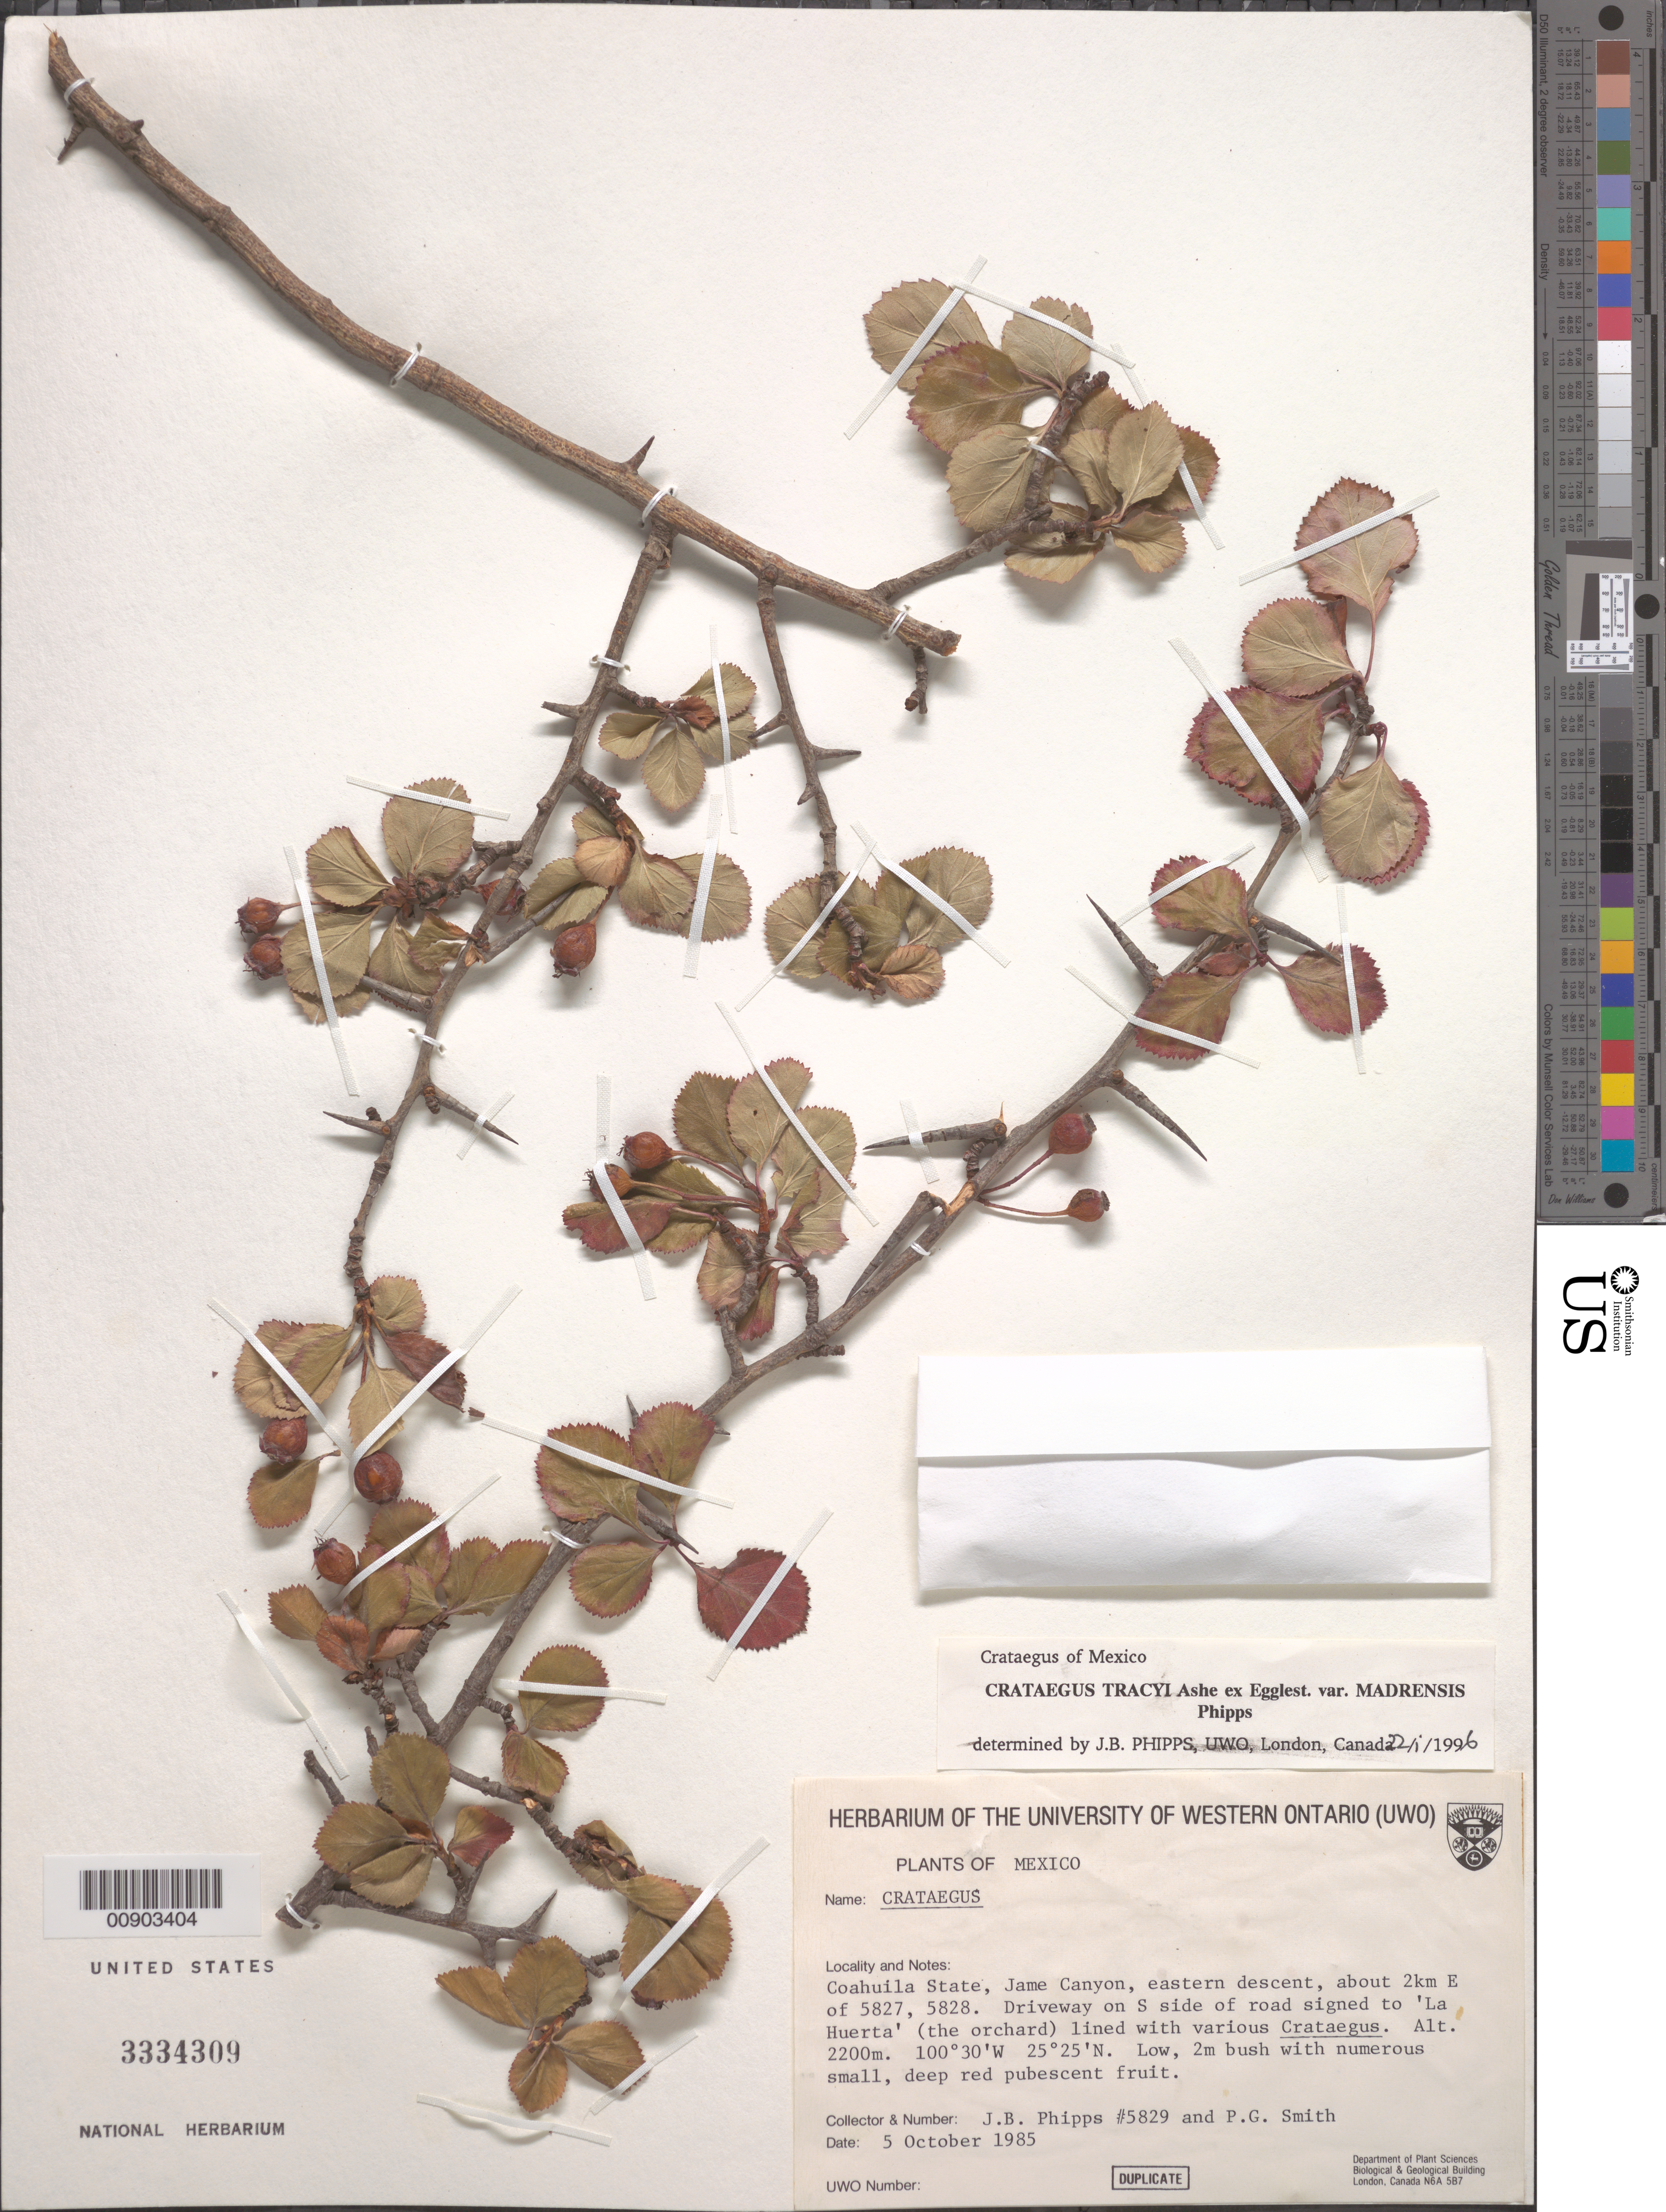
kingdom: Plantae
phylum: Tracheophyta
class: Magnoliopsida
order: Rosales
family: Rosaceae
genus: Crataegus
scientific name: Crataegus tracyi var. madrensis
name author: J.B. Phipps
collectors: J. Phipps & P. Smith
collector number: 5829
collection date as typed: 05 Oct 1985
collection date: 1985-10-05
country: Mexico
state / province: Coahuila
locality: Coahuila State, Jame Canyon, eastern descent, about 2 km E of 5827, 5828. Driveway on S side of road signed to 'La Huerta' (the orchand).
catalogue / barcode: US 3334309